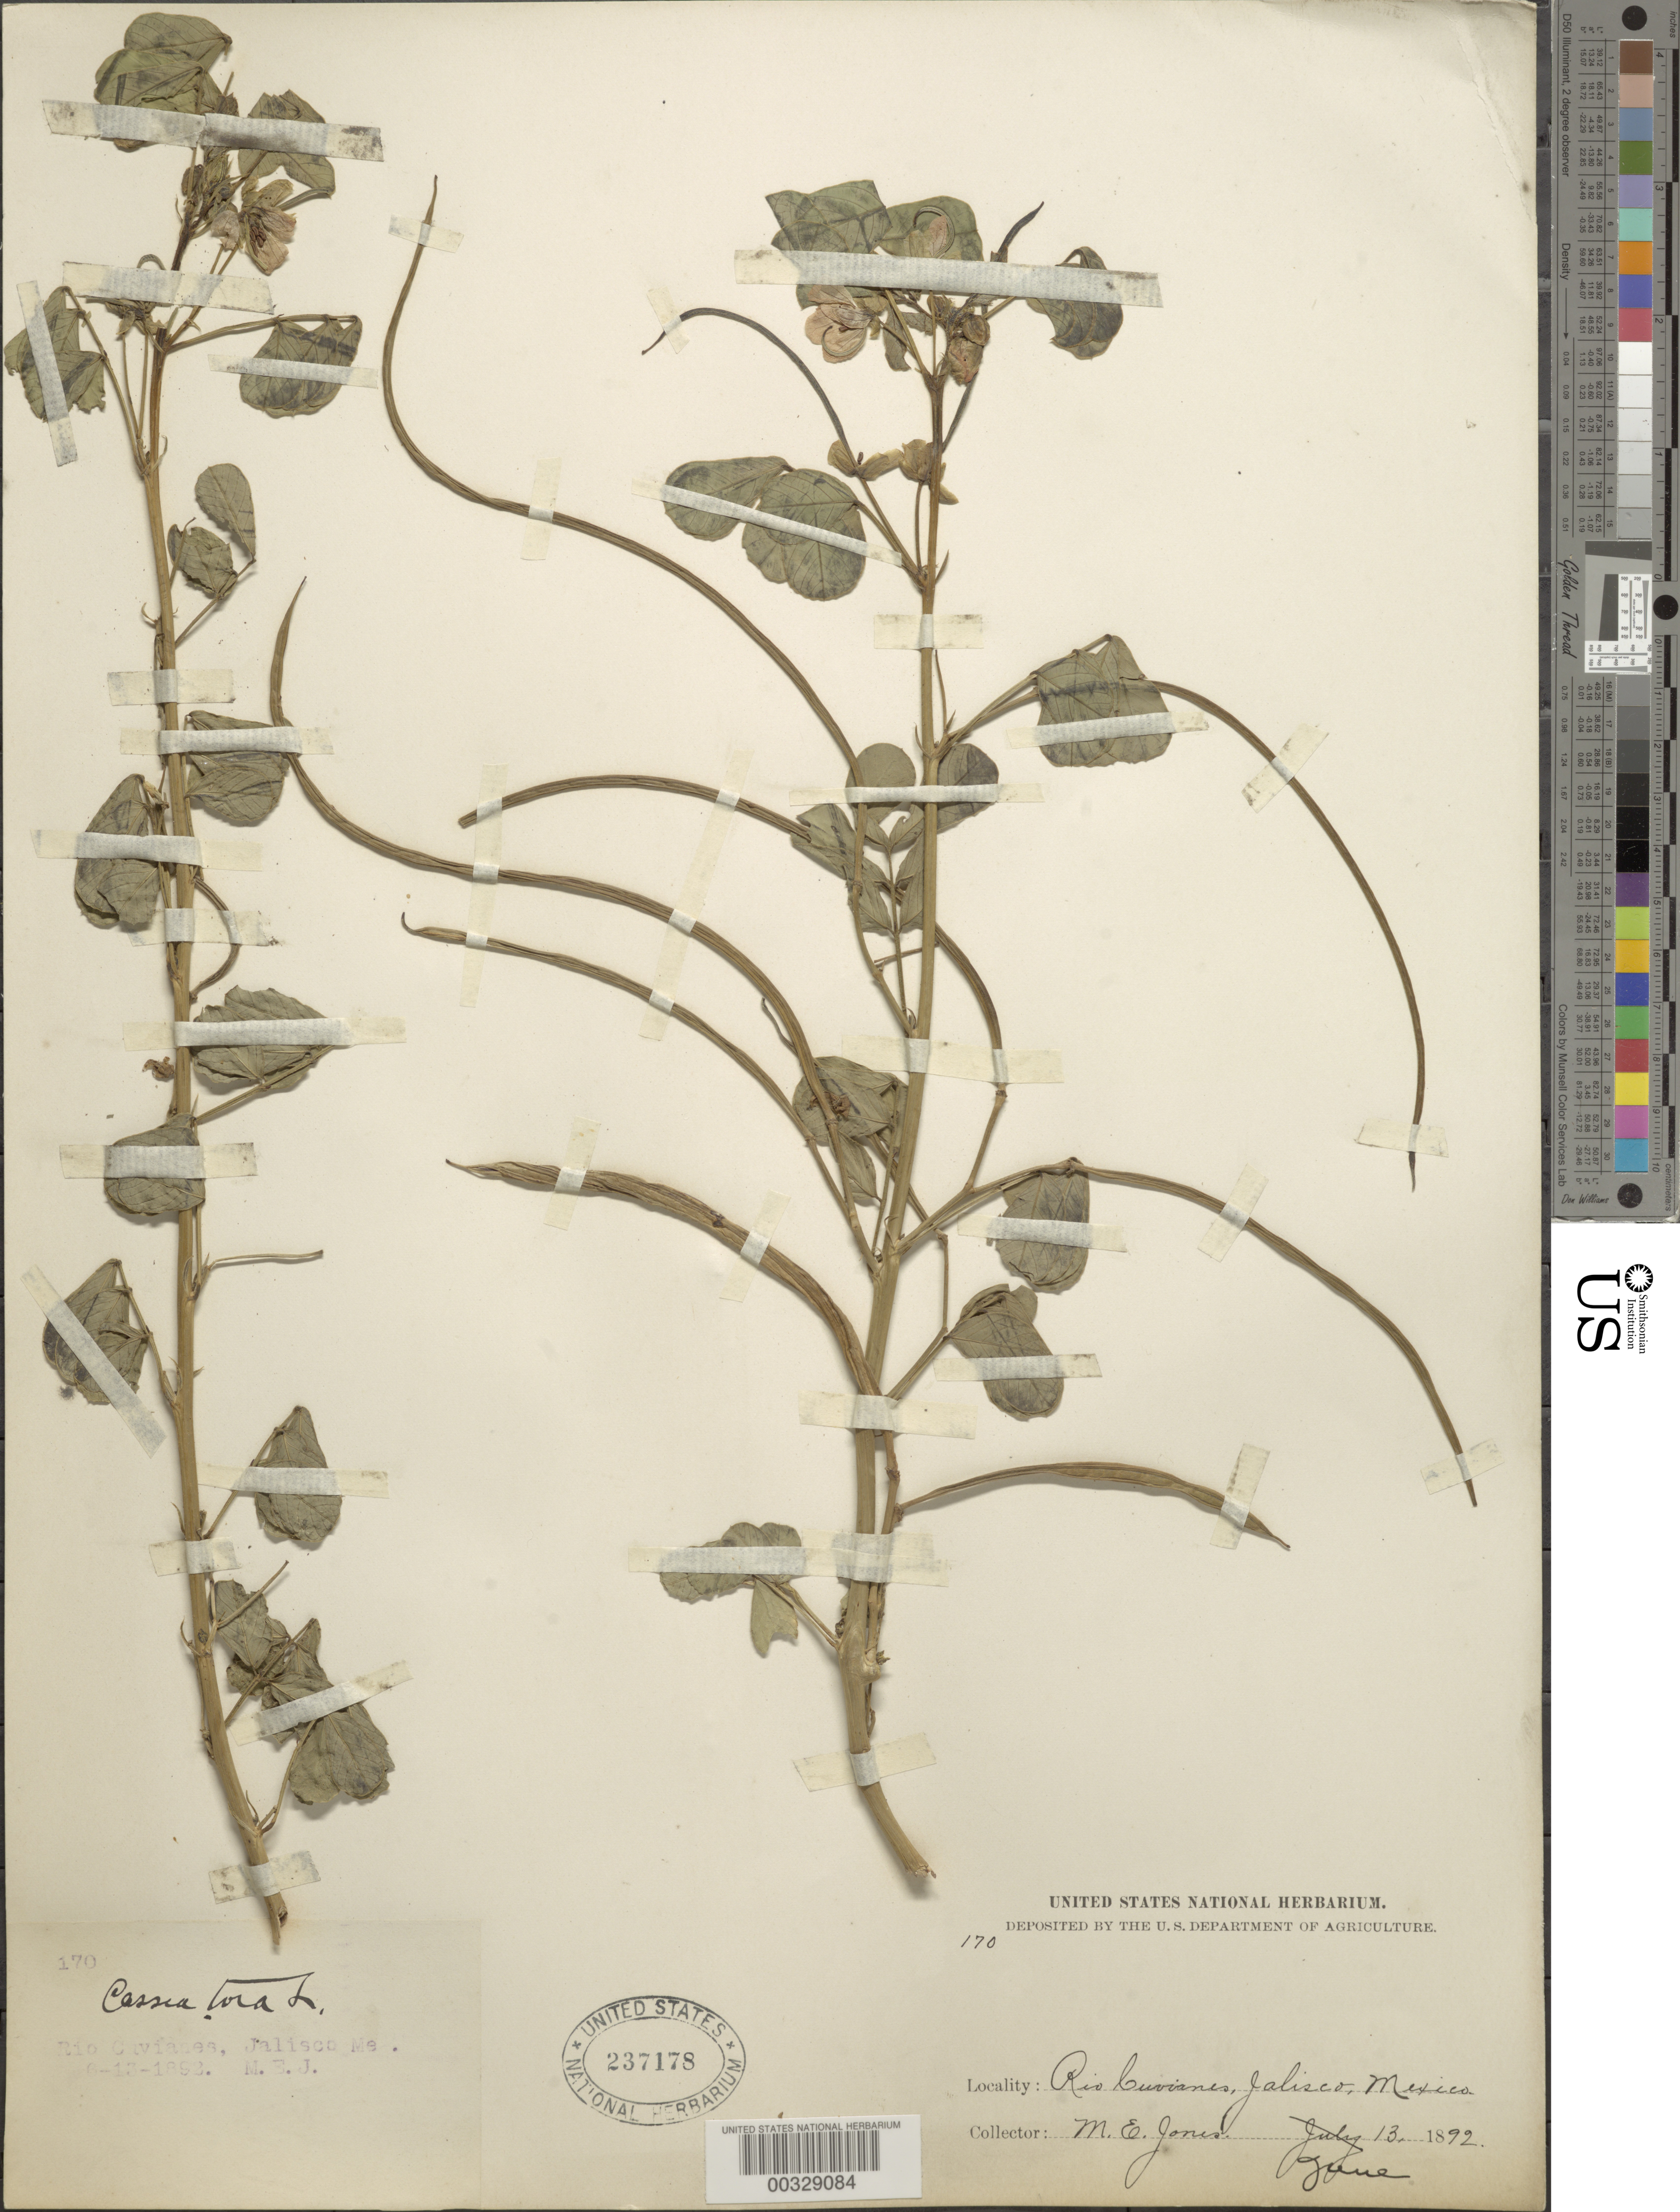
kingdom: Plantae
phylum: Tracheophyta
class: Magnoliopsida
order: Fabales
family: Fabaceae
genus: Senna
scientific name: Senna obtusifolia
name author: (L.) H.S. Irwin & Barneby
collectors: M. E. Jones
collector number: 170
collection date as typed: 13 Jun 1892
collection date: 1892-06-13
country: Mexico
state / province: Jalisco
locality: Rio Cavianes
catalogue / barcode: US 237178